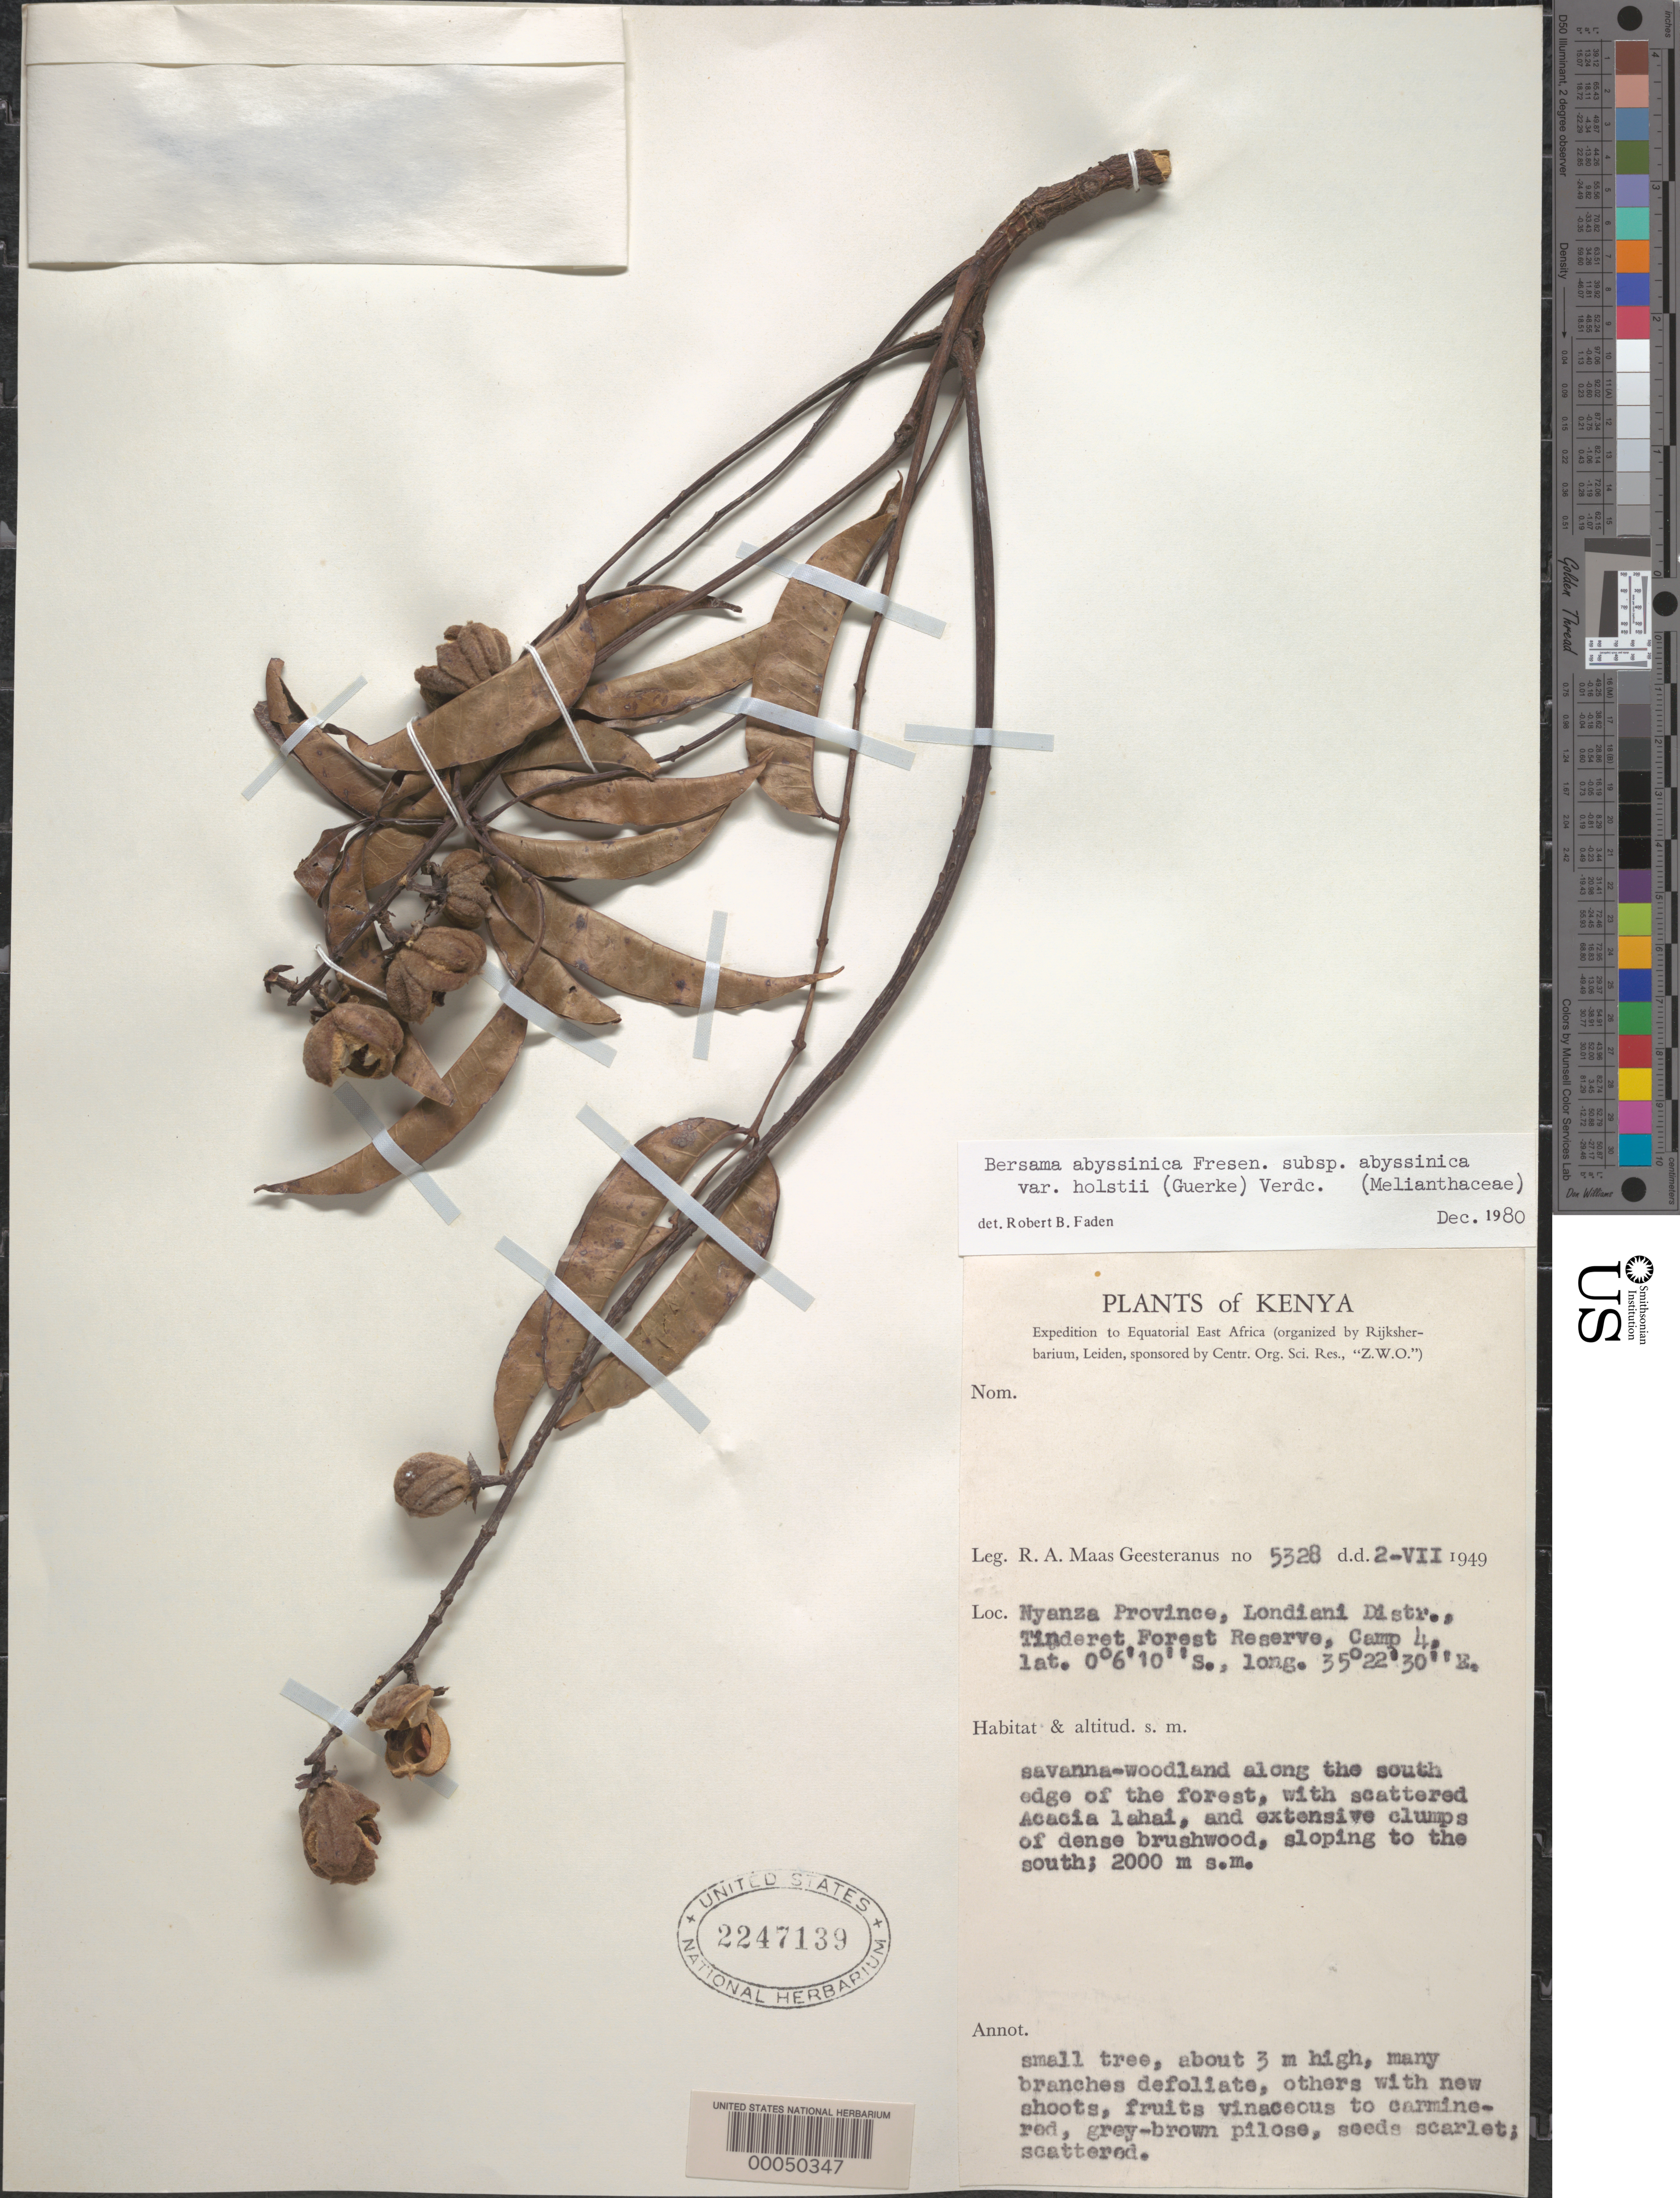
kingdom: Plantae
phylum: Tracheophyta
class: Magnoliopsida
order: Geraniales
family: Melianthaceae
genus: Bersama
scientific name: Bersama abyssinica var. holstii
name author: Verdc.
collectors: R. A. Maas Geesteranus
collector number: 5328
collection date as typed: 07 Feb 1949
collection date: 1949-02-07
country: Kenya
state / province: Nandi / Uasin Gishu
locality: Londiani district (?), tinderet forest reserve, camp 4. [province originally recorded as nyanza.]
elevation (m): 2000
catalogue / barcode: US 2247139